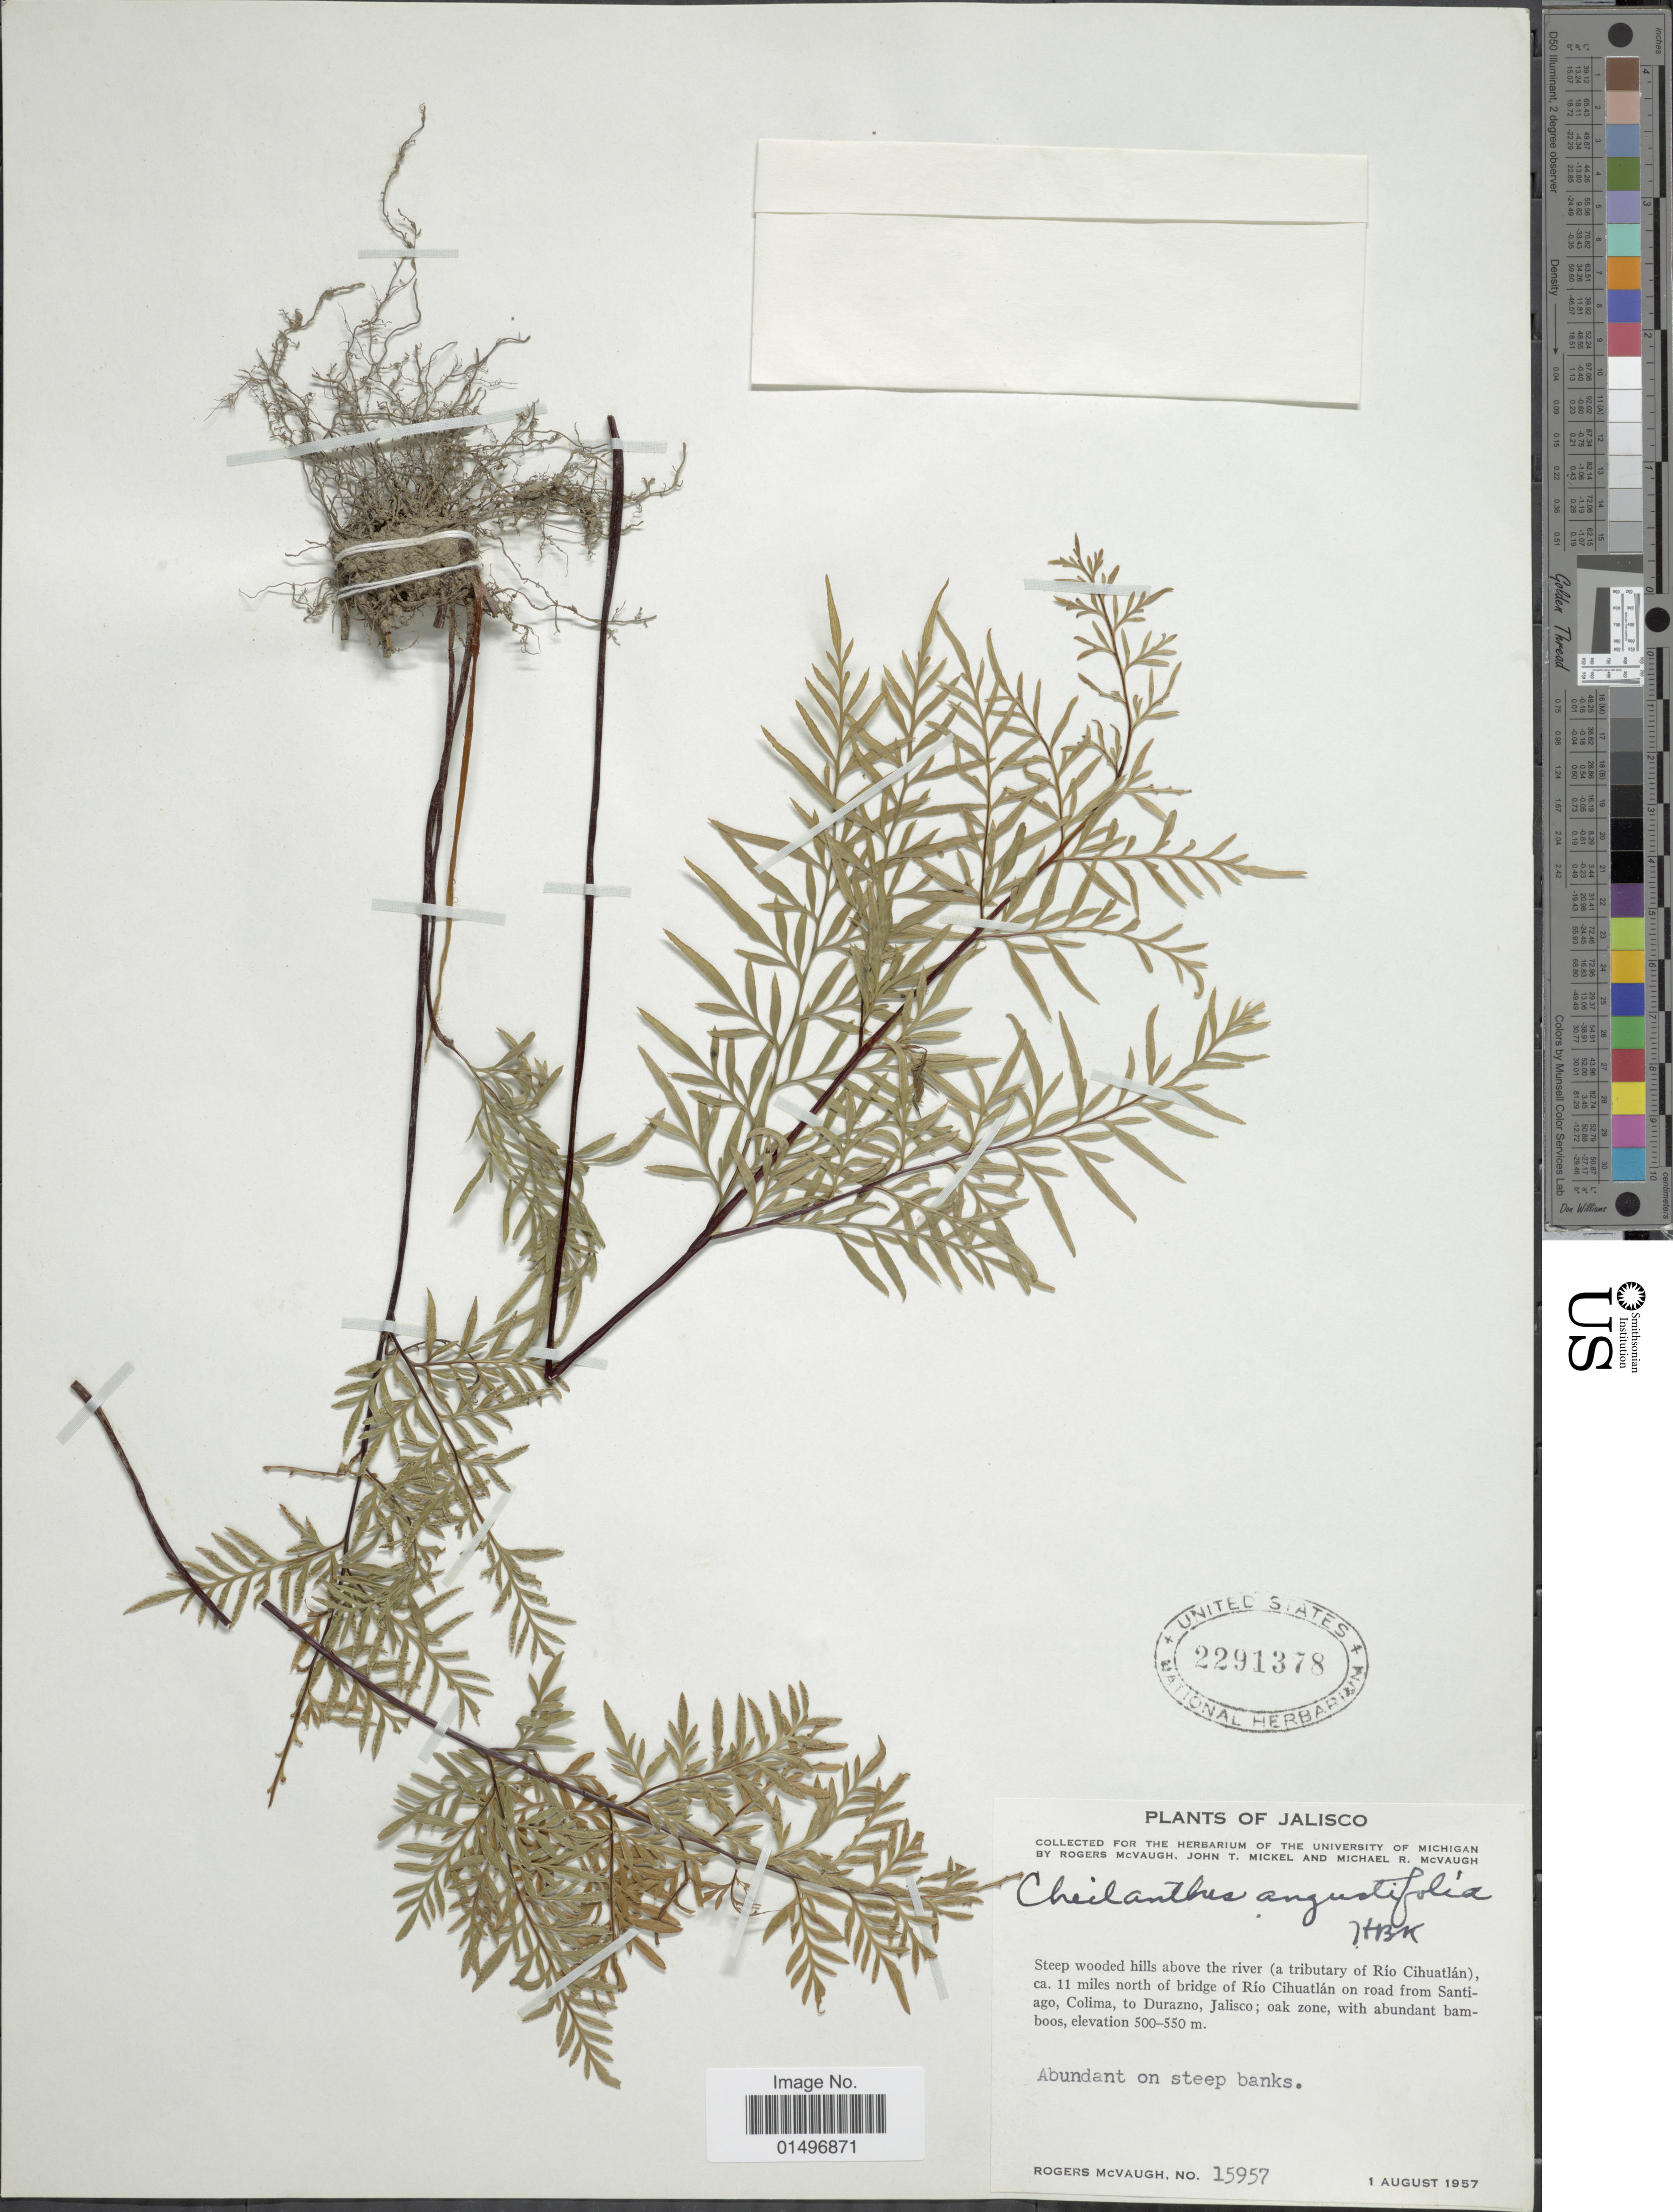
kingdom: Plantae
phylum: Tracheophyta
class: Polypodiopsida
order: Polypodiales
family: Pteridaceae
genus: Gaga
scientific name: Gaga angustifolia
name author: (Kunth) Fay W. Li & Windham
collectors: R. McVaugh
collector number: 15957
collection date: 1957-08-01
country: Mexico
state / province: Jalisco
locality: Jalisco, steep wooded hills above the river (a tributary of Rio Cihuatlan), ca. 11 miles north of bridge of Rio Cihuatlan on road from santiago, Colima, to Duranzo, Jalisco; Oak zone.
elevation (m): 500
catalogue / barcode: US 2291378